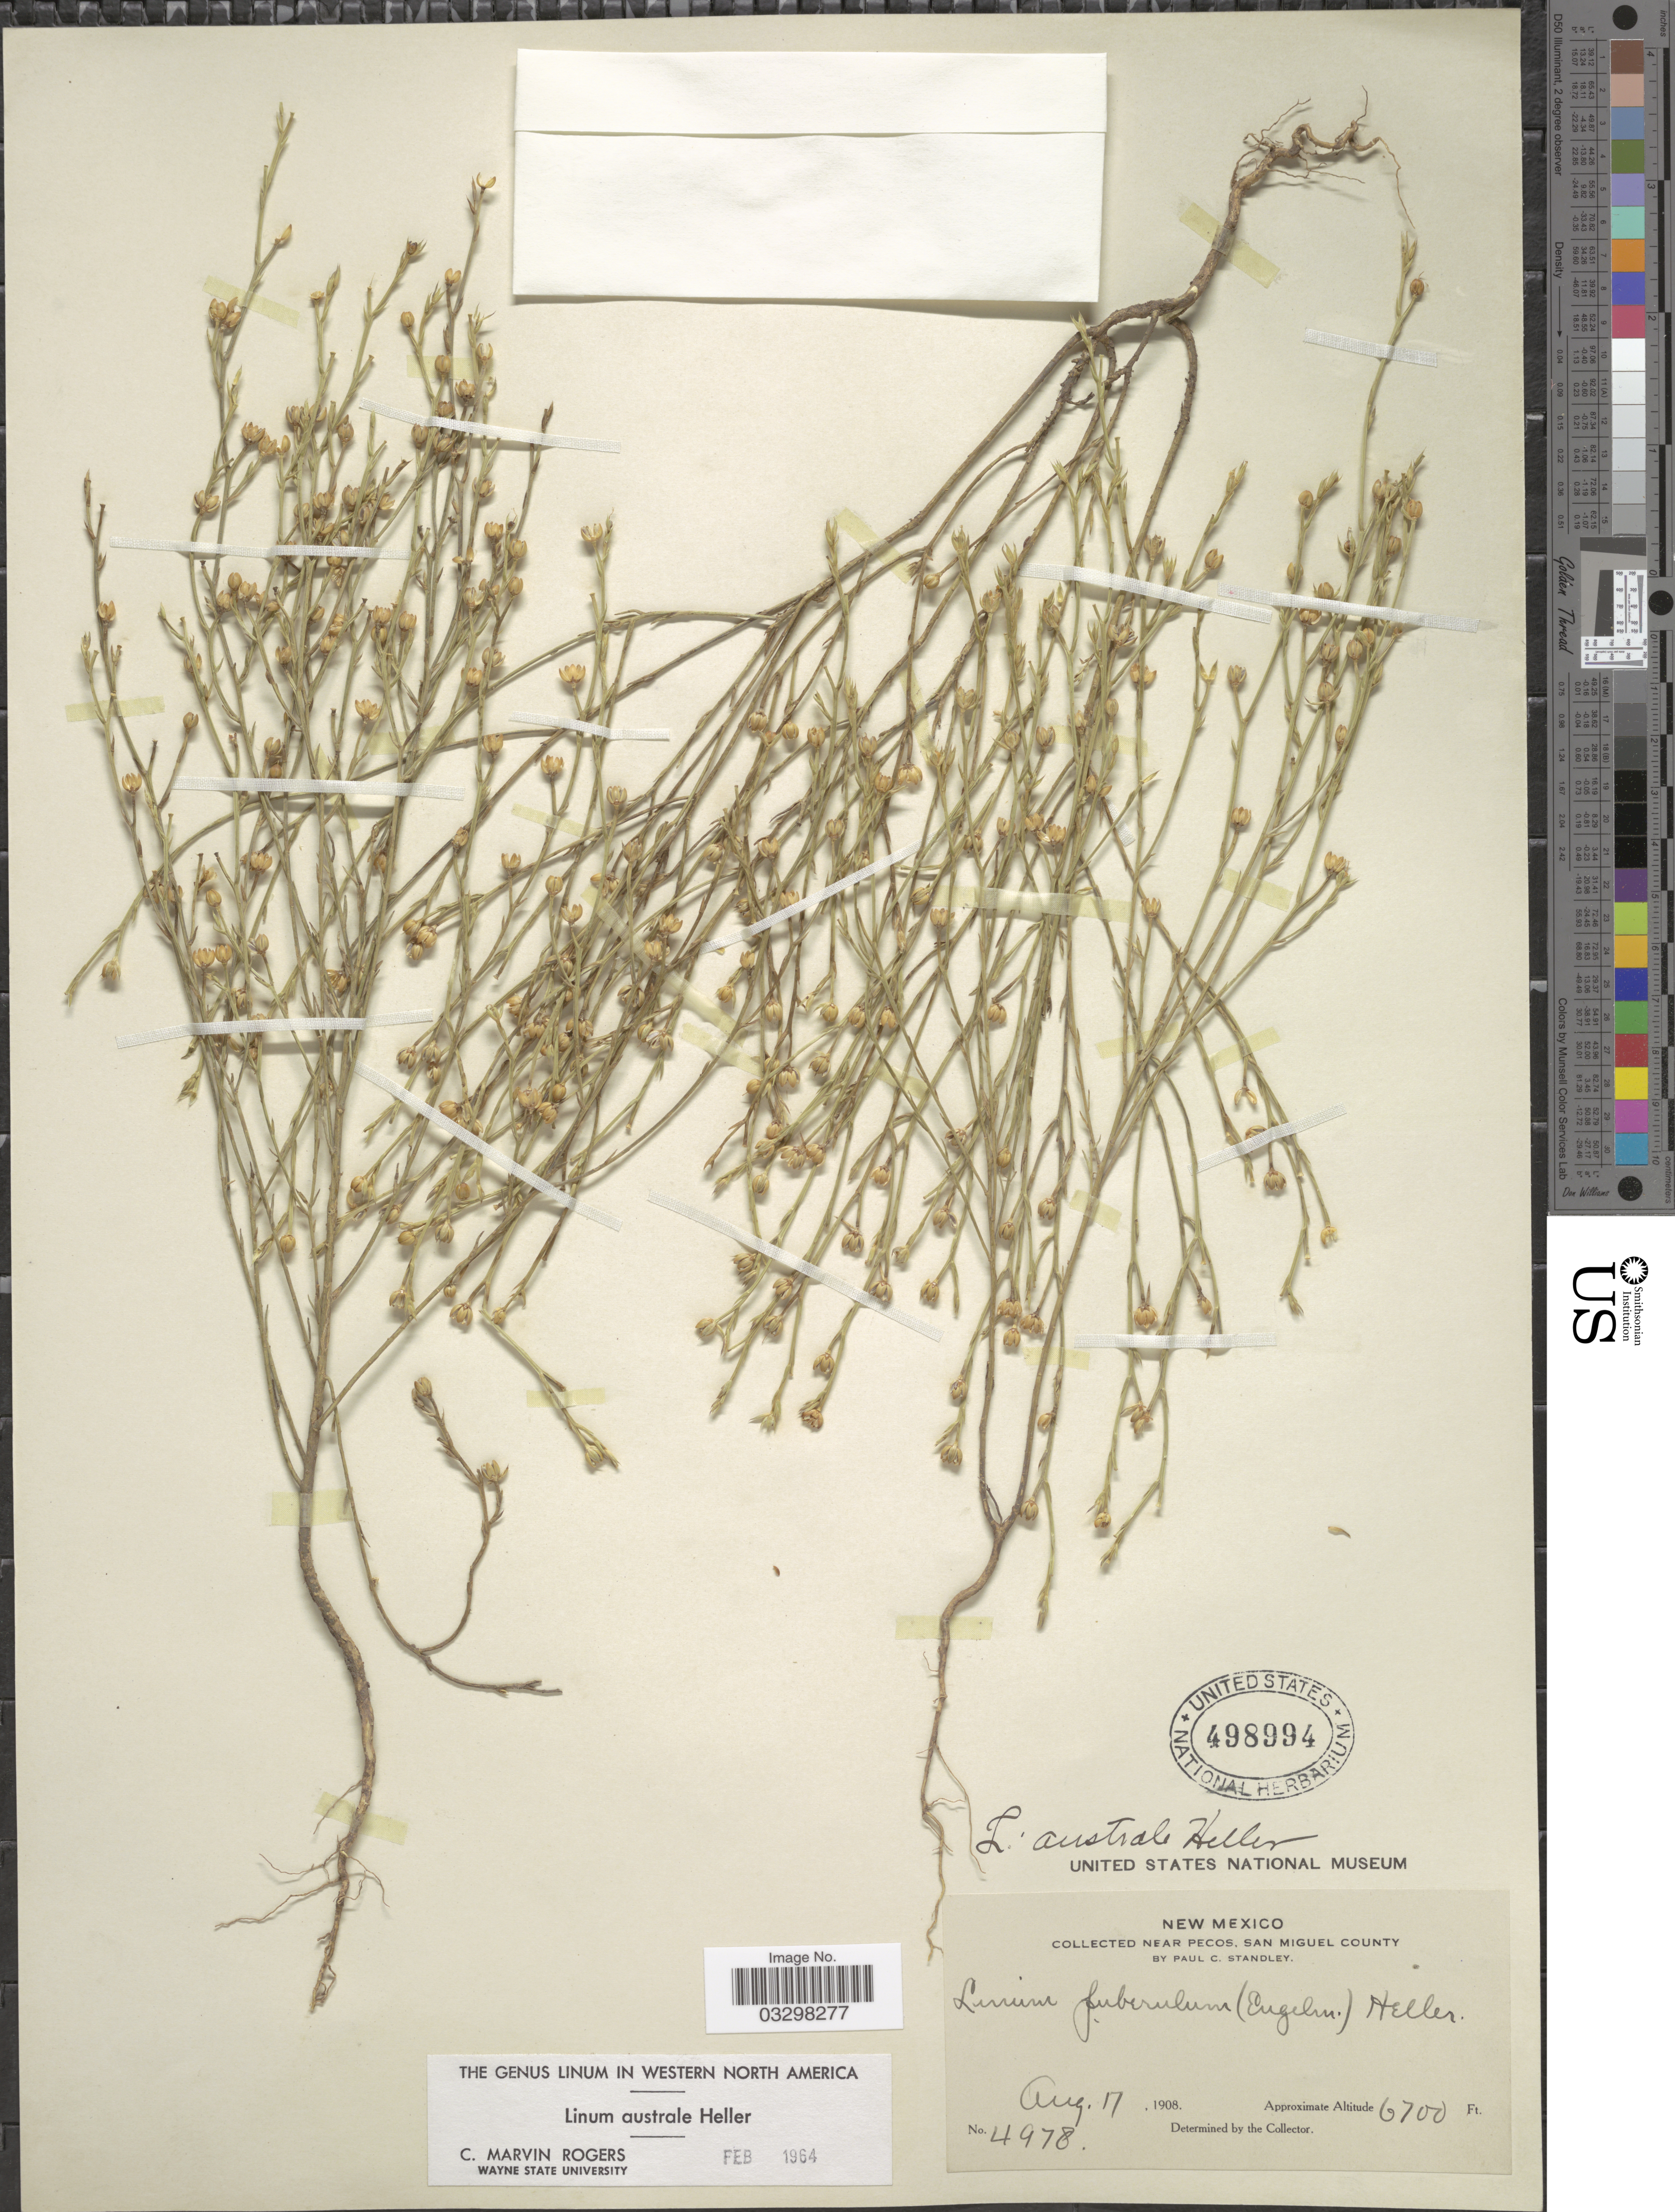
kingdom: Plantae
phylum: Tracheophyta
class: Magnoliopsida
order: Malpighiales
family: Linaceae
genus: Linum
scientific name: Linum australe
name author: A. Heller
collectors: P. C. Standley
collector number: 4978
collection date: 1908-08-17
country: United States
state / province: New Mexico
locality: Near Pecos, San Miguel County.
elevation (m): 2042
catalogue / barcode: US 498994